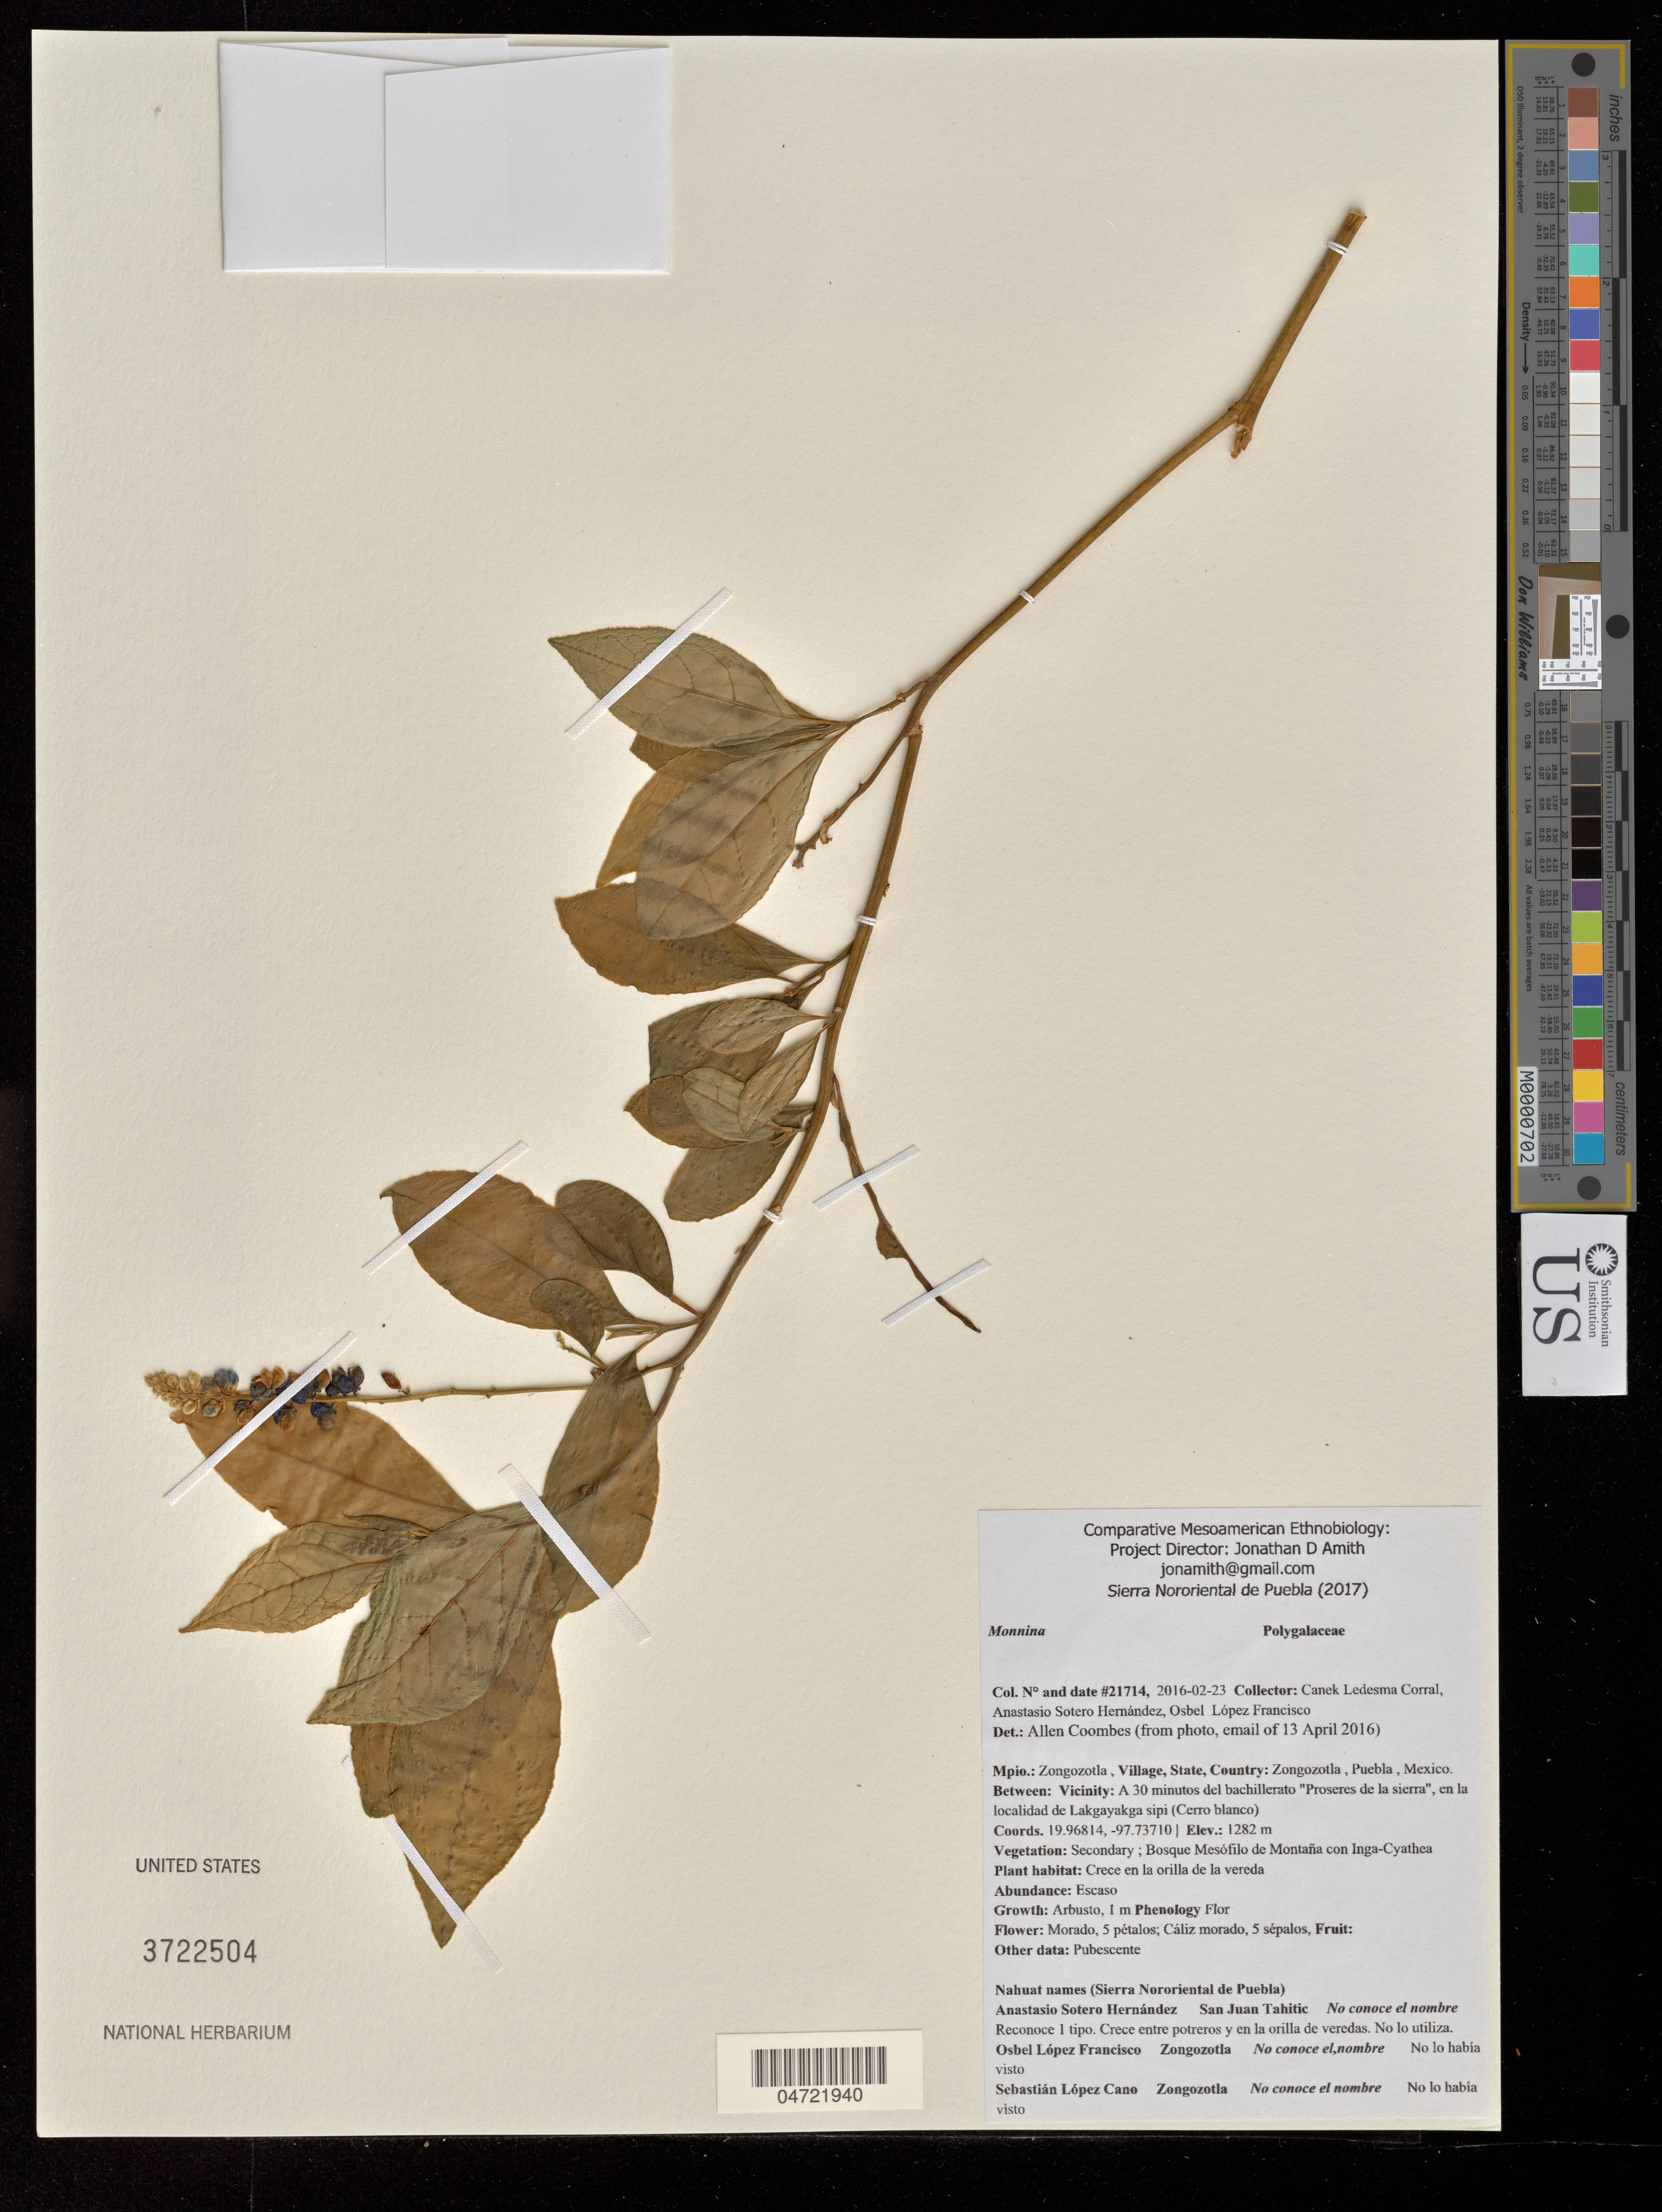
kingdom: Plantae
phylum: Tracheophyta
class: Magnoliopsida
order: Fabales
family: Polygalaceae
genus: Monnina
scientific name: Monnina sp.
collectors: Canek Ledesma C., A. Sotero H. & O. Lopez Francisco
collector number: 21714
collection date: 2016-02-23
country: Mexico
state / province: Puebla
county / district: Zongozotla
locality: A 30 minutos del bachillerato "Proseres de la sierra", en la localidad de Lakgayakga sipi (Cerro blanco)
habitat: Crece en la orilla de la vereda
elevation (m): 1282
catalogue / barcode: US 3722504